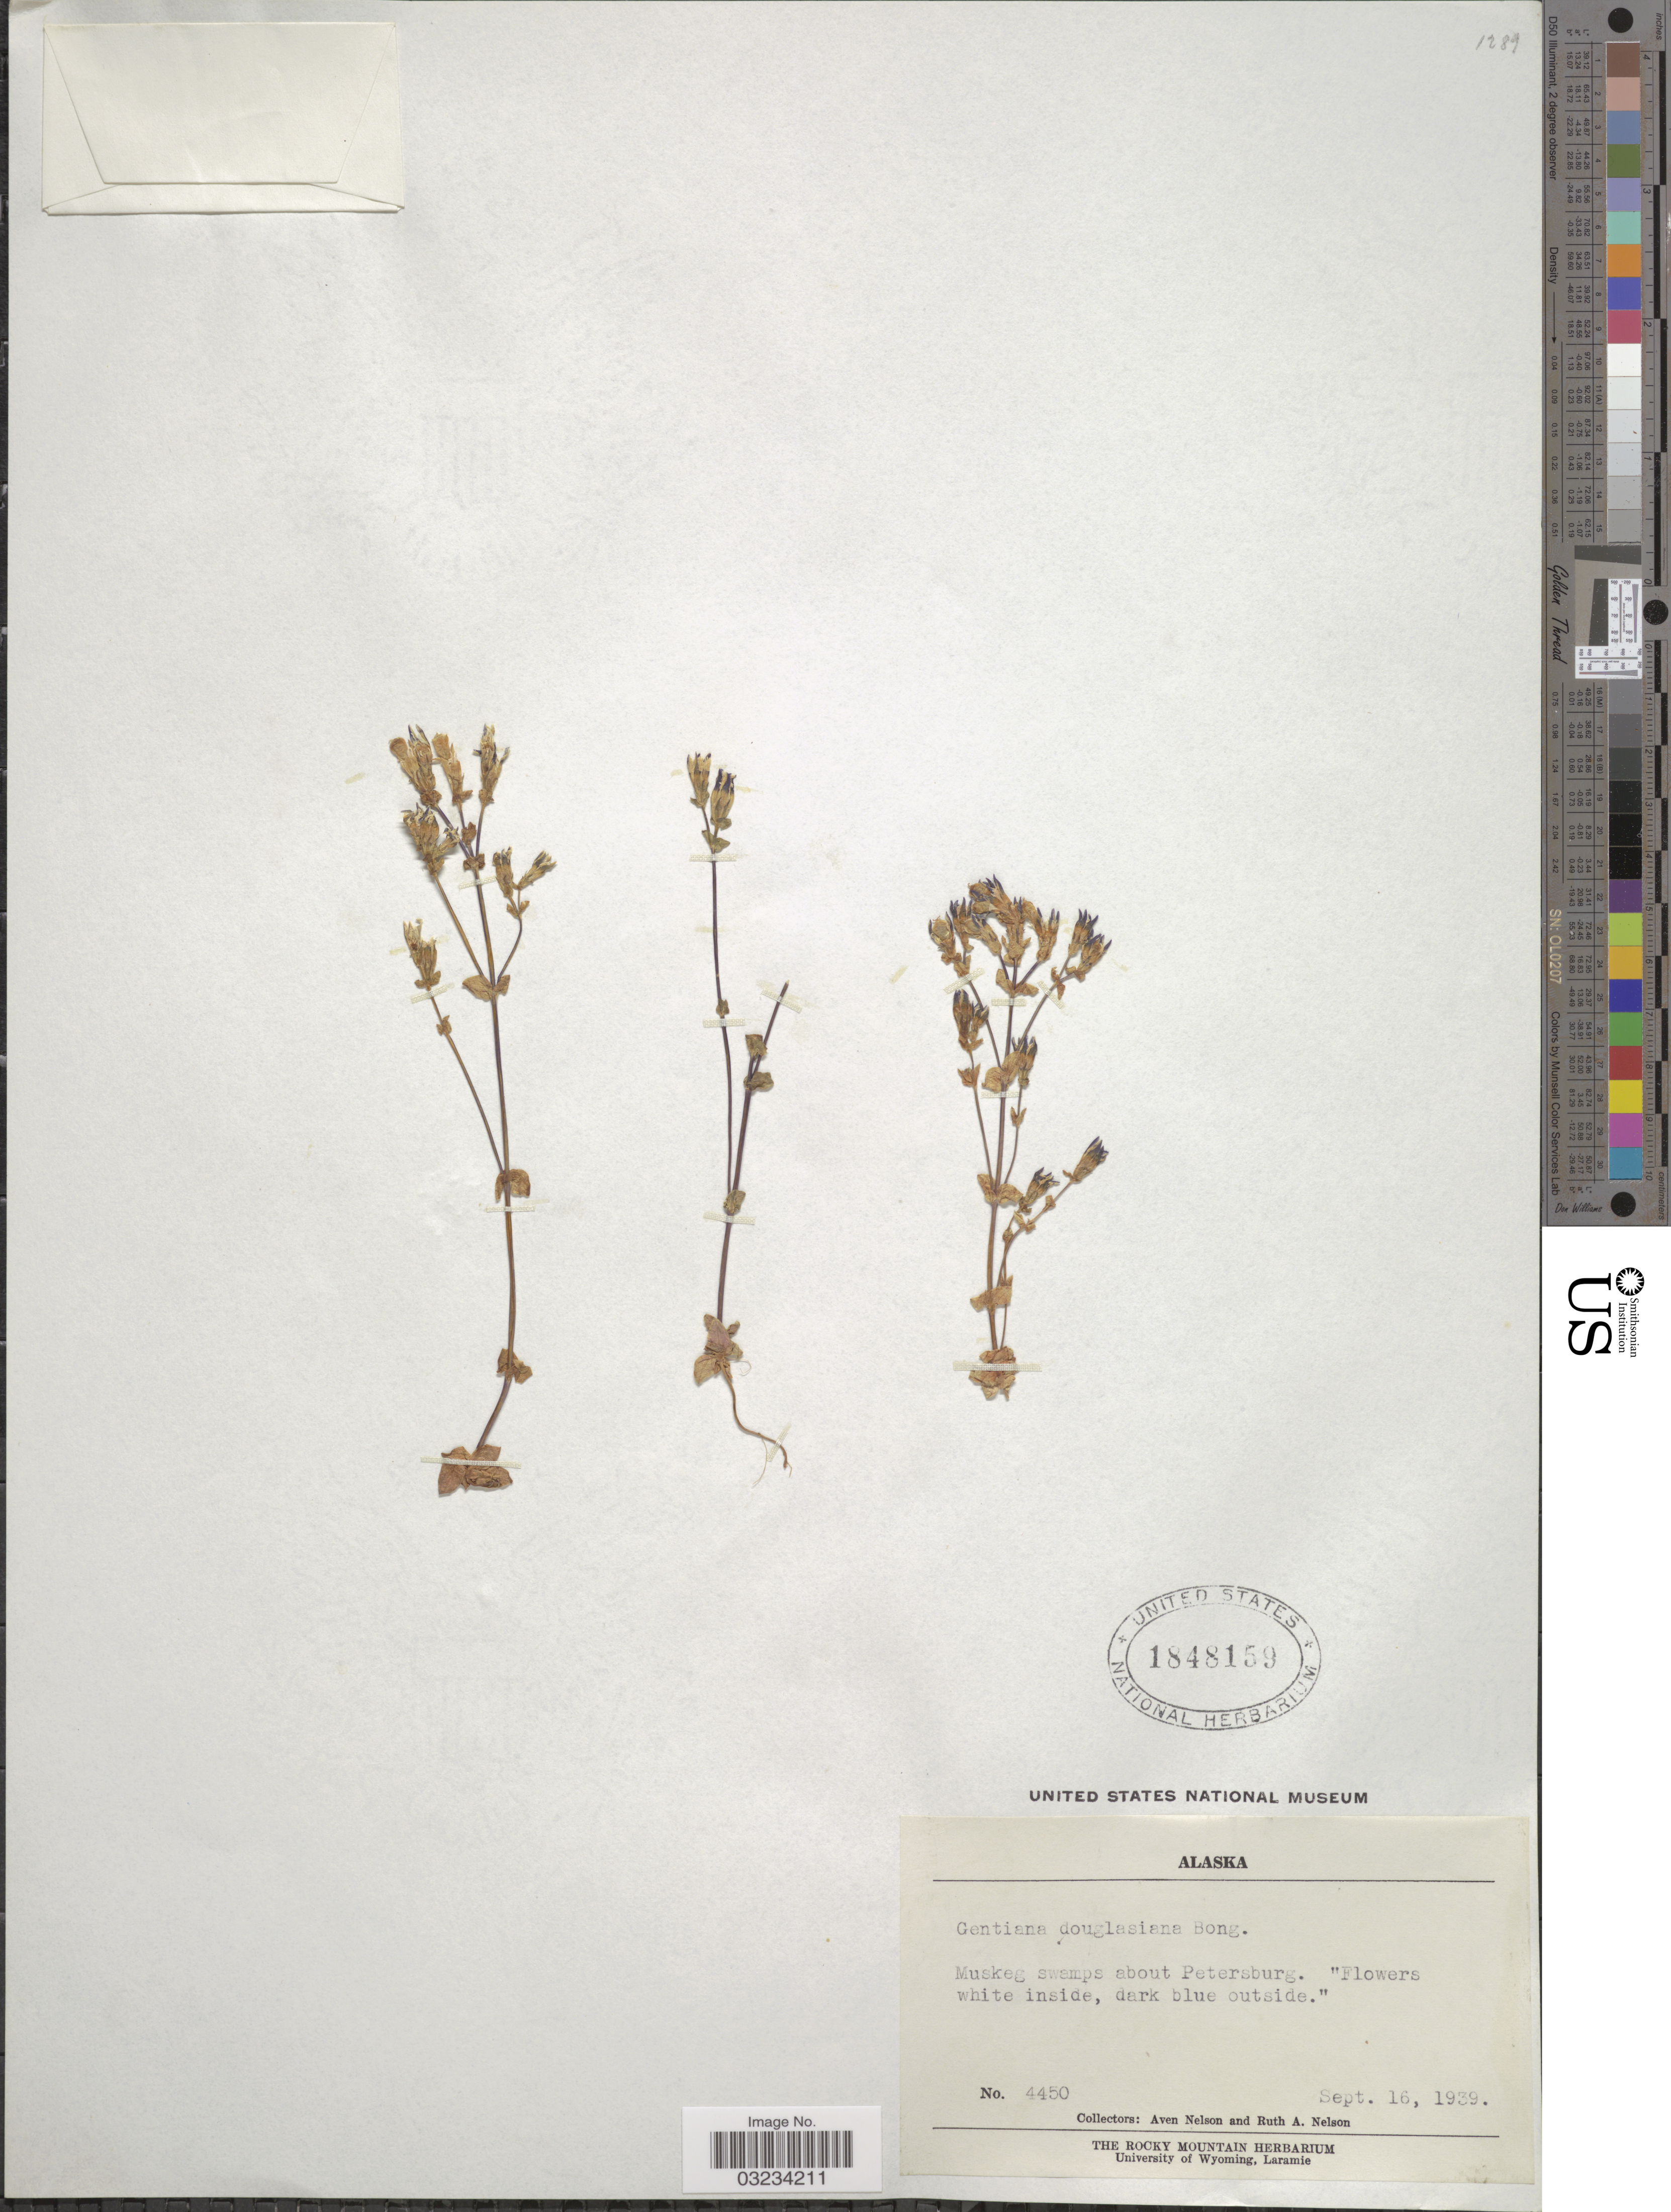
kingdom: Plantae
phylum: Tracheophyta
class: Magnoliopsida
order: Gentianales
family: Gentianaceae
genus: Gentiana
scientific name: Gentiana douglasiana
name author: Bong.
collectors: A. Nelson & R. A. Nelson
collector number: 4450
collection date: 1939-09-16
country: United States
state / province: Alaska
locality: Muskeg swamps about Petersburg.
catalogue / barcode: US 1848159